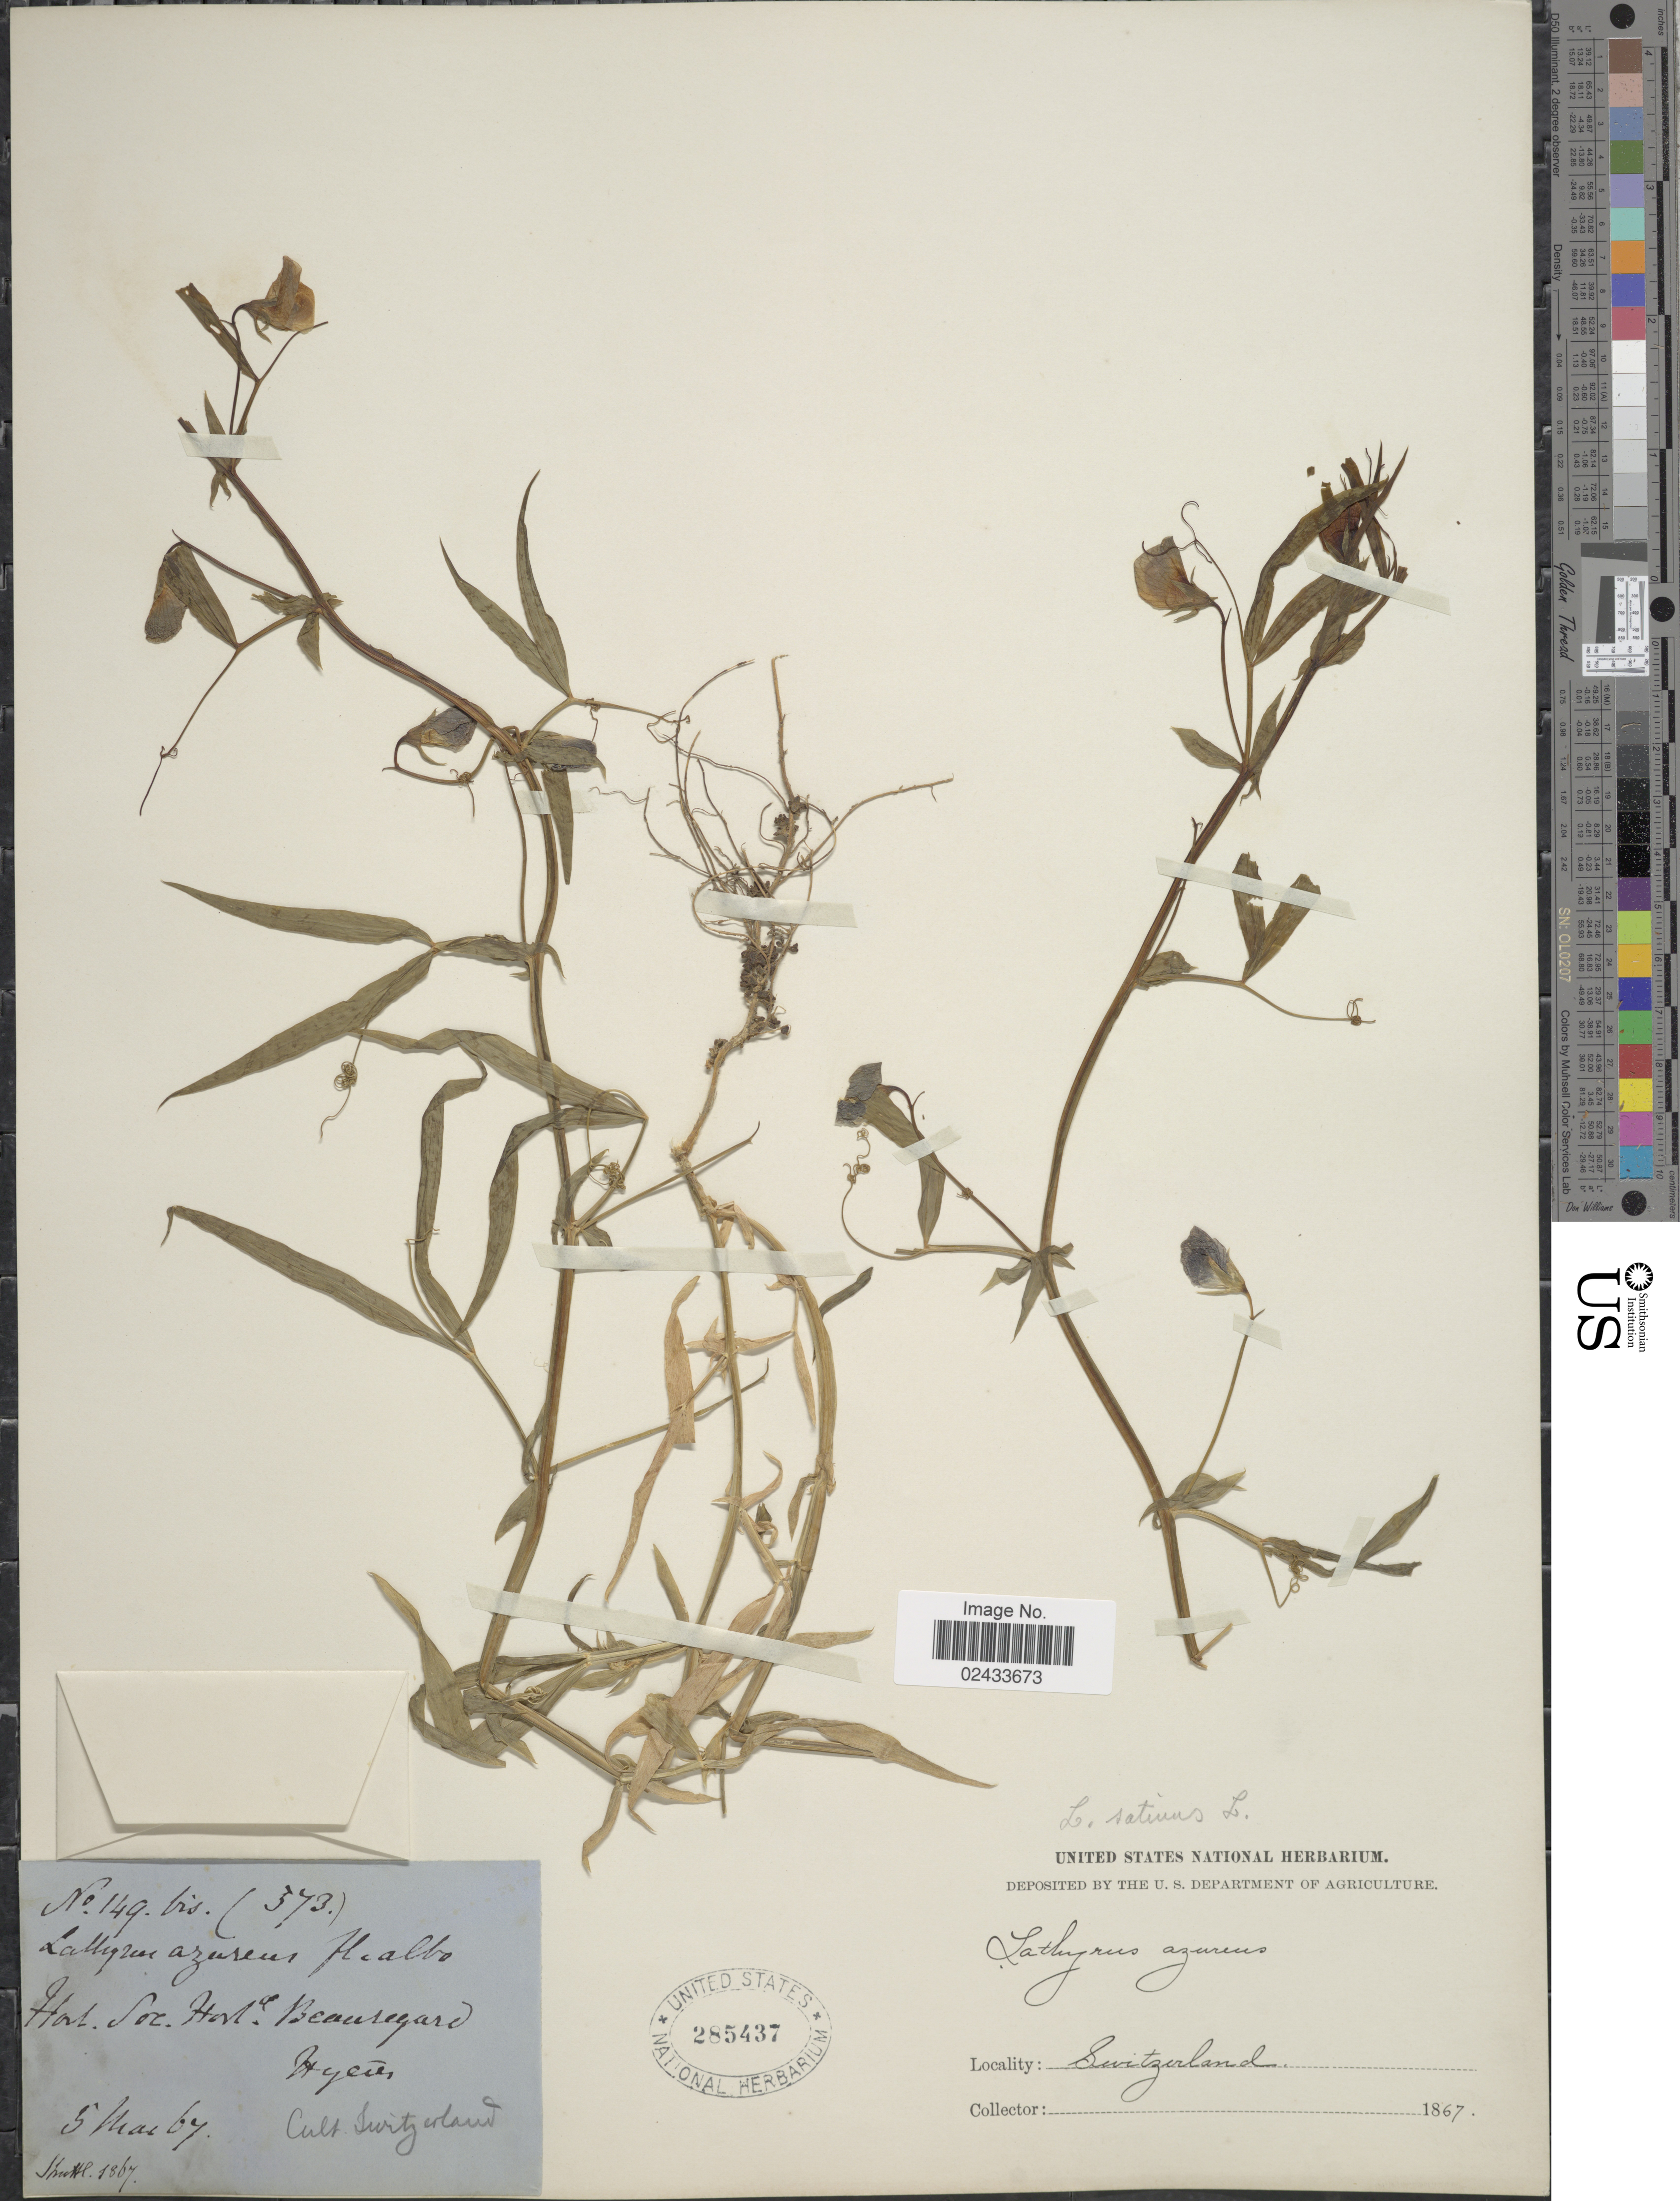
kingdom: Plantae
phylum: Tracheophyta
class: Magnoliopsida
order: Fabales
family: Fabaceae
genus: Lathyrus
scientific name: Lathyrus sativus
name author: L.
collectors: -. Shuttleworth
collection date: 1867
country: France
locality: Hort Soc. Hort a Beaurgard, Hyères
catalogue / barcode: US 285437